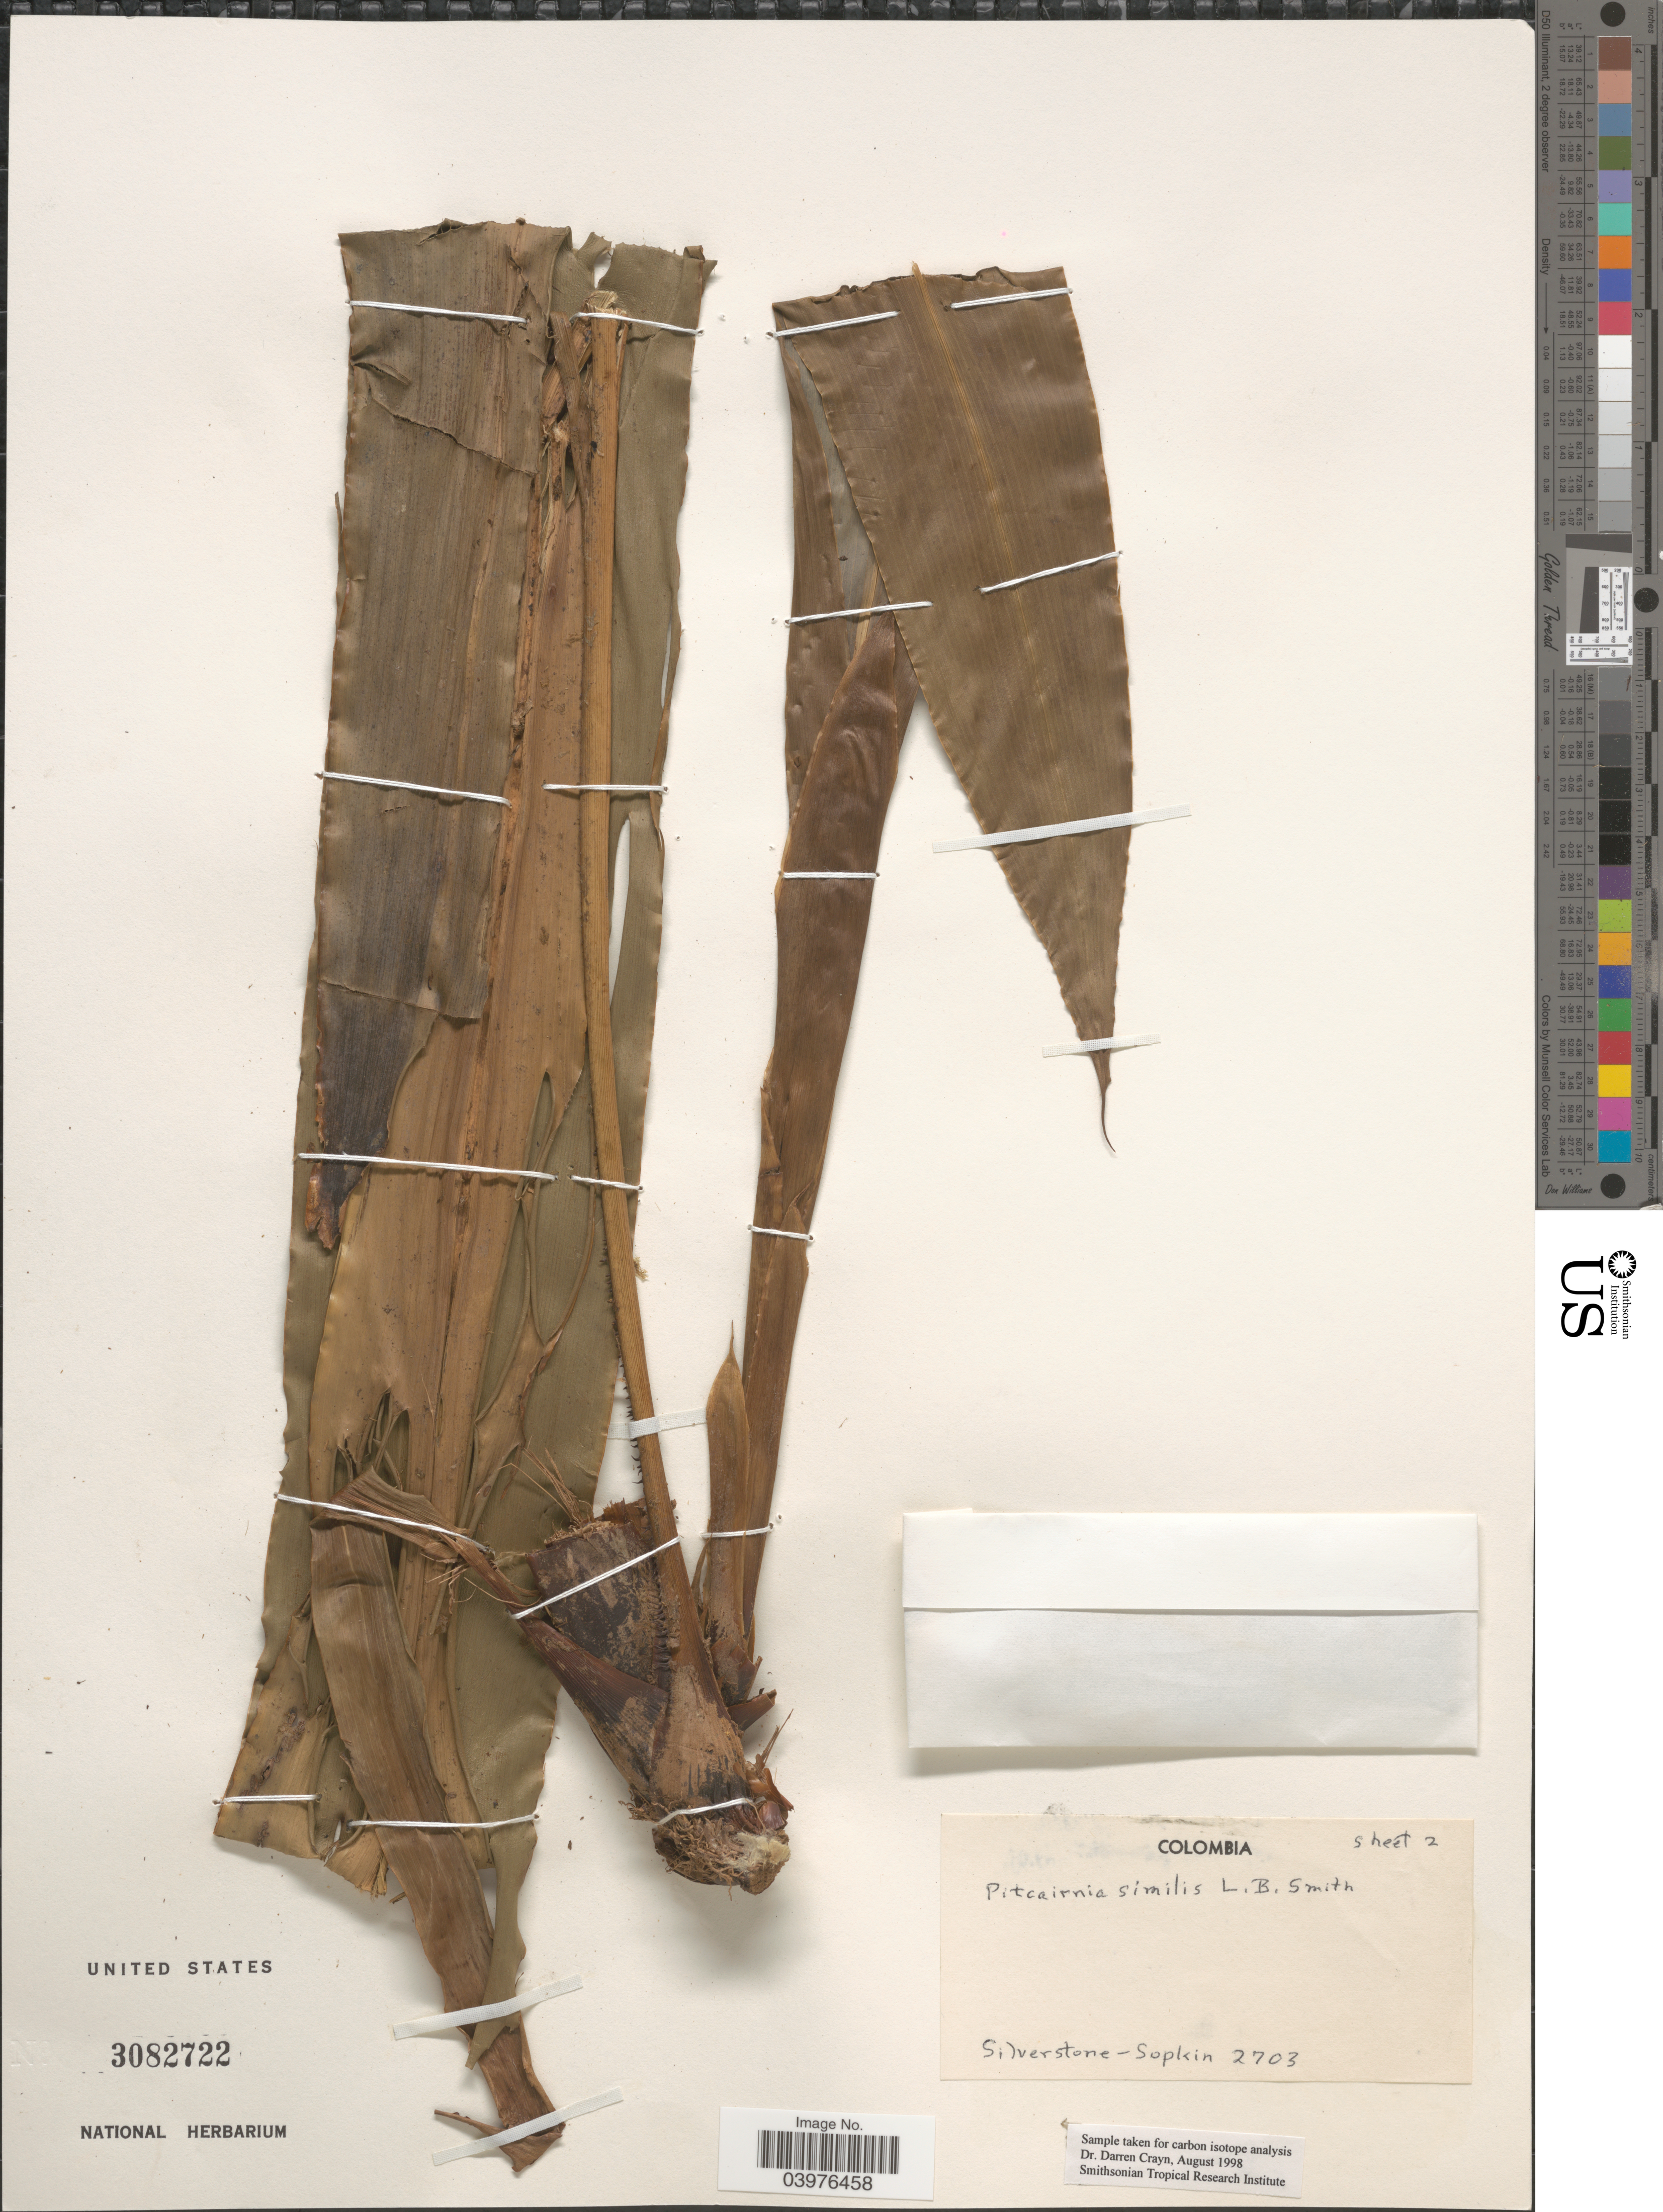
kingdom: Plantae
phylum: Tracheophyta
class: Liliopsida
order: Poales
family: Bromeliaceae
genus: Pitcairnia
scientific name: Pitcairnia similis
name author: L.B. Sm.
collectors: Silverstone-Sopkin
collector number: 2703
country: Colombia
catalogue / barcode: US 3082722